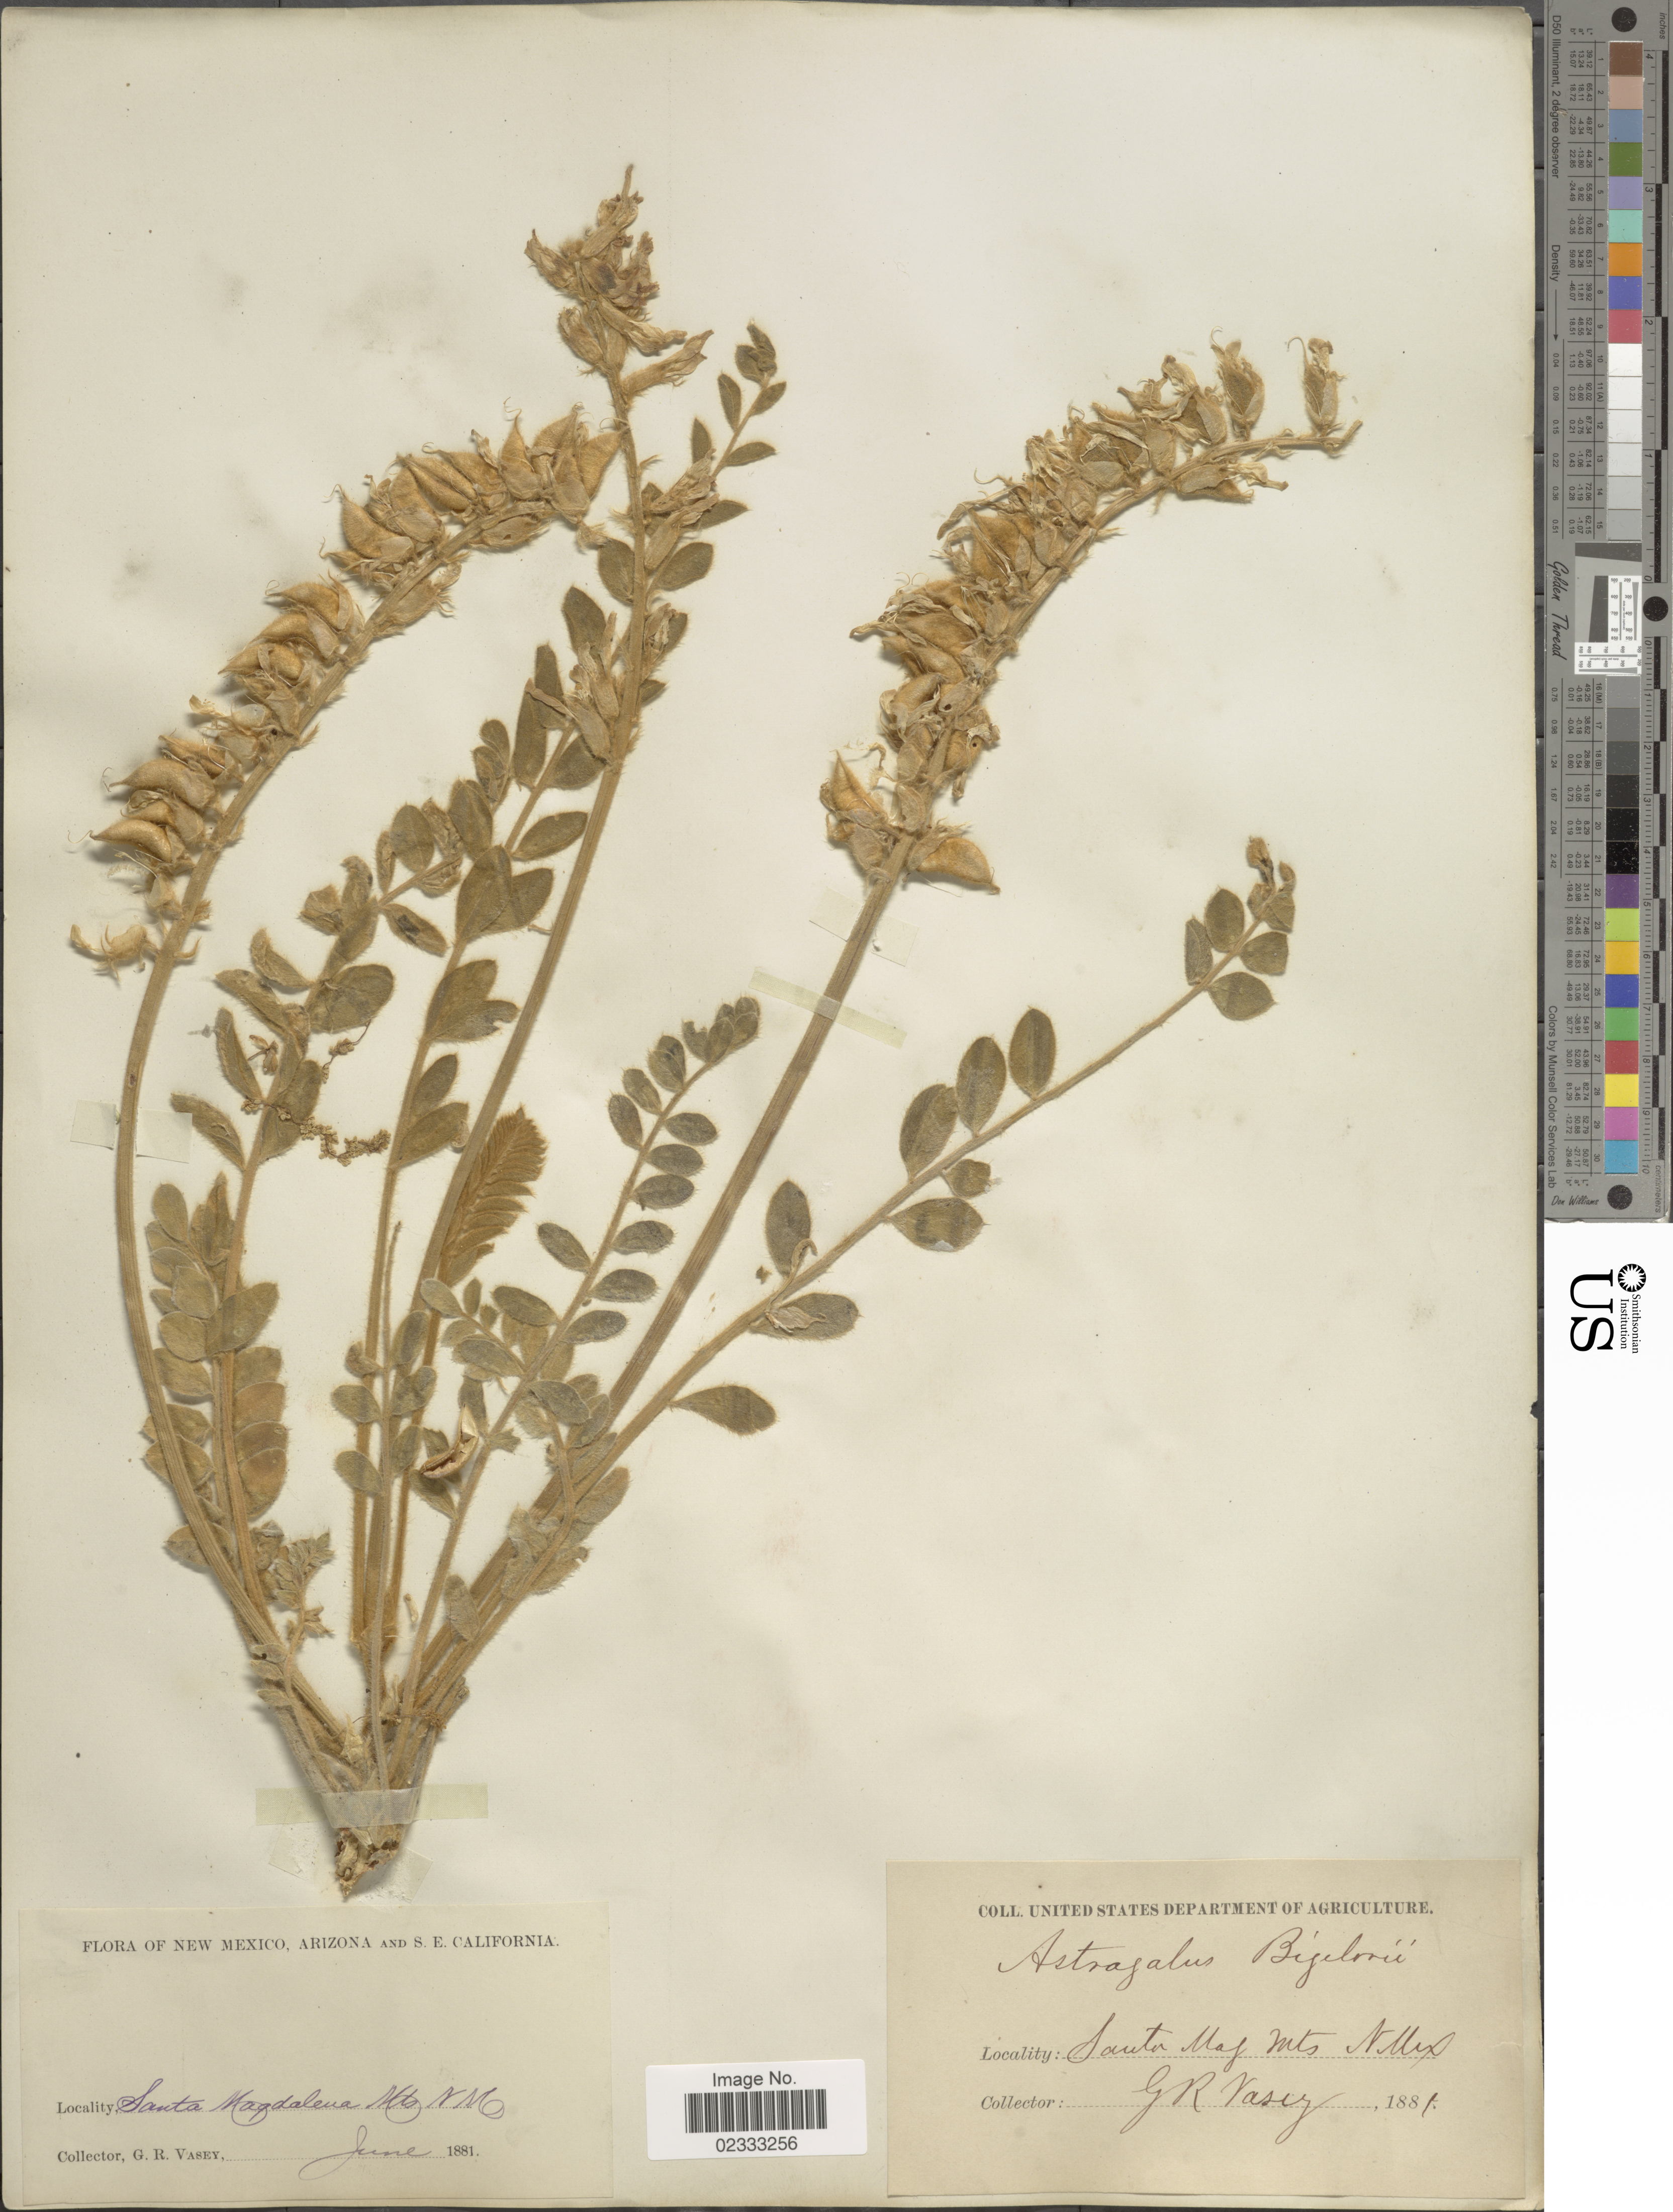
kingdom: Plantae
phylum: Tracheophyta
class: Magnoliopsida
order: Fabales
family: Fabaceae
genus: Astragalus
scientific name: Astragalus mollissimus var. bigelovii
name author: (A. Gray) Barneby ex B.L. Turner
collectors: G. R. Vasey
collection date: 1881-06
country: United States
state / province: New Mexico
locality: Santa Maj. Mts N. Mex.